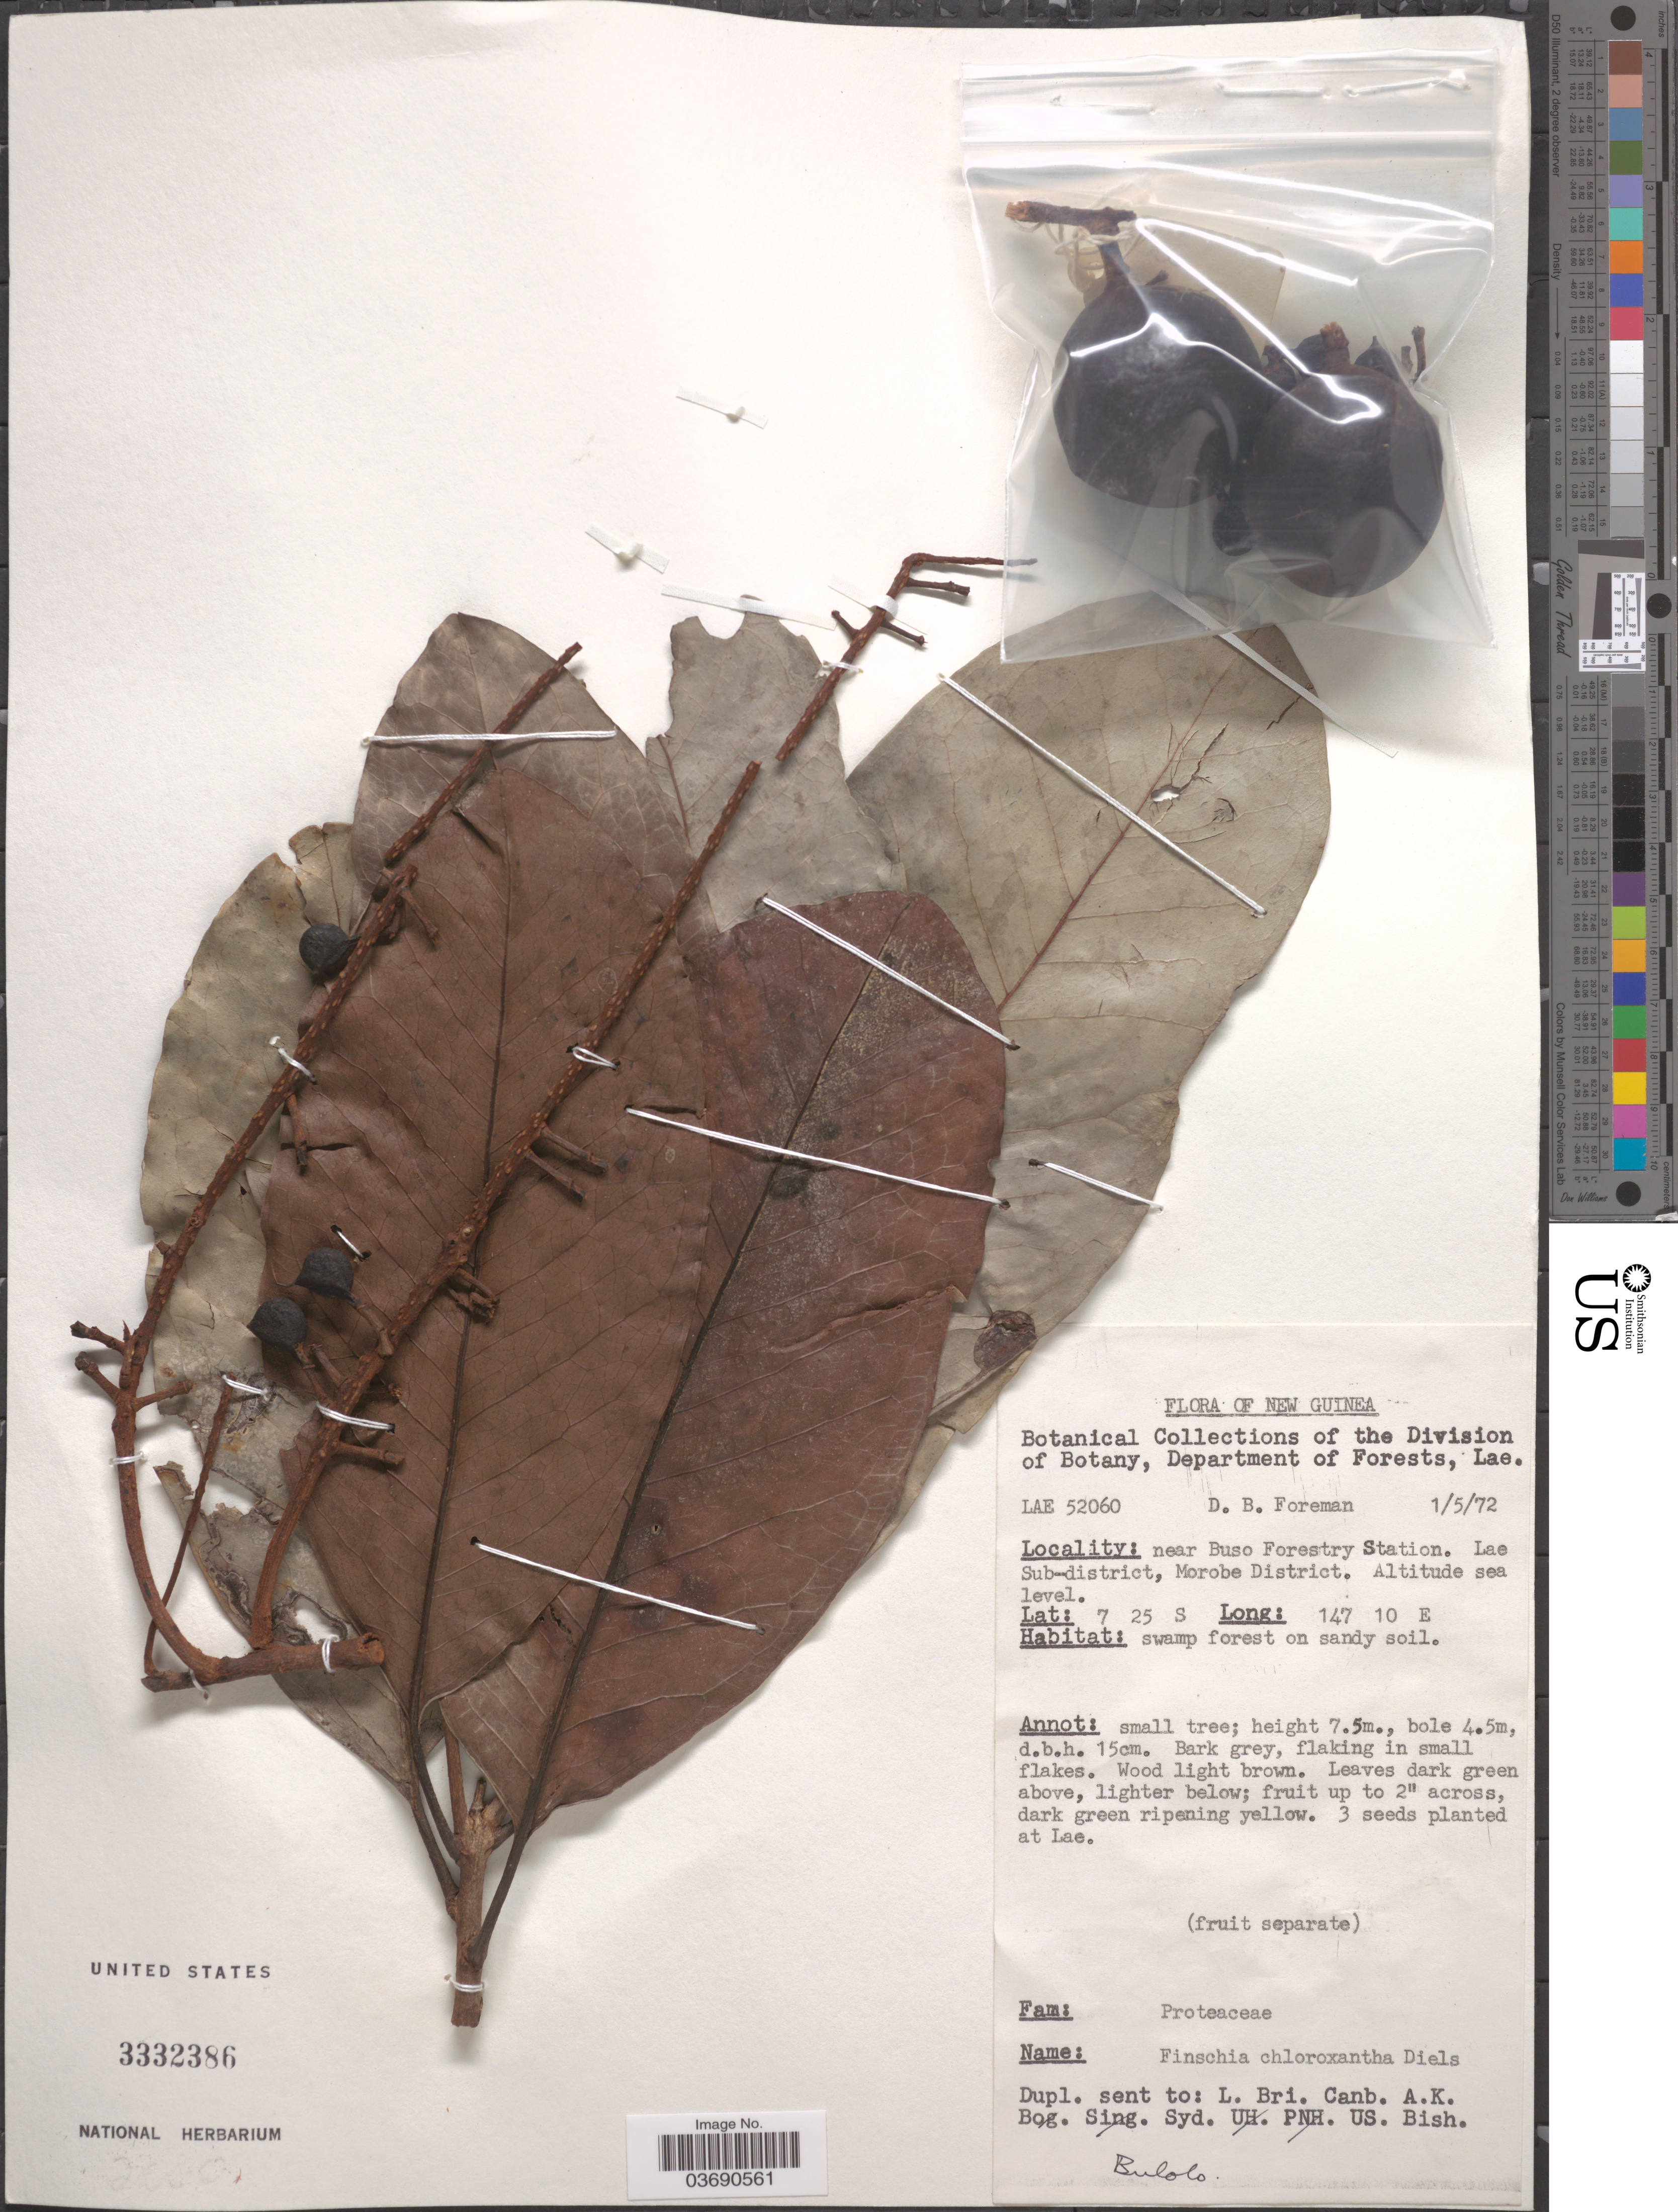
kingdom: Plantae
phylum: Tracheophyta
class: Magnoliopsida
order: Proteales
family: Proteaceae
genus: Finschia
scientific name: Finschia chloroxantha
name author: Diels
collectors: D. Foreman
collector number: LAE 52060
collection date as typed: Transcribed d/m/y: 1/5/72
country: Papua New Guinea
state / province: Morobe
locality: New Guinea. Near Buso Forestry Station. Lae Sub-district, Morobe District.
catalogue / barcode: US 3332386